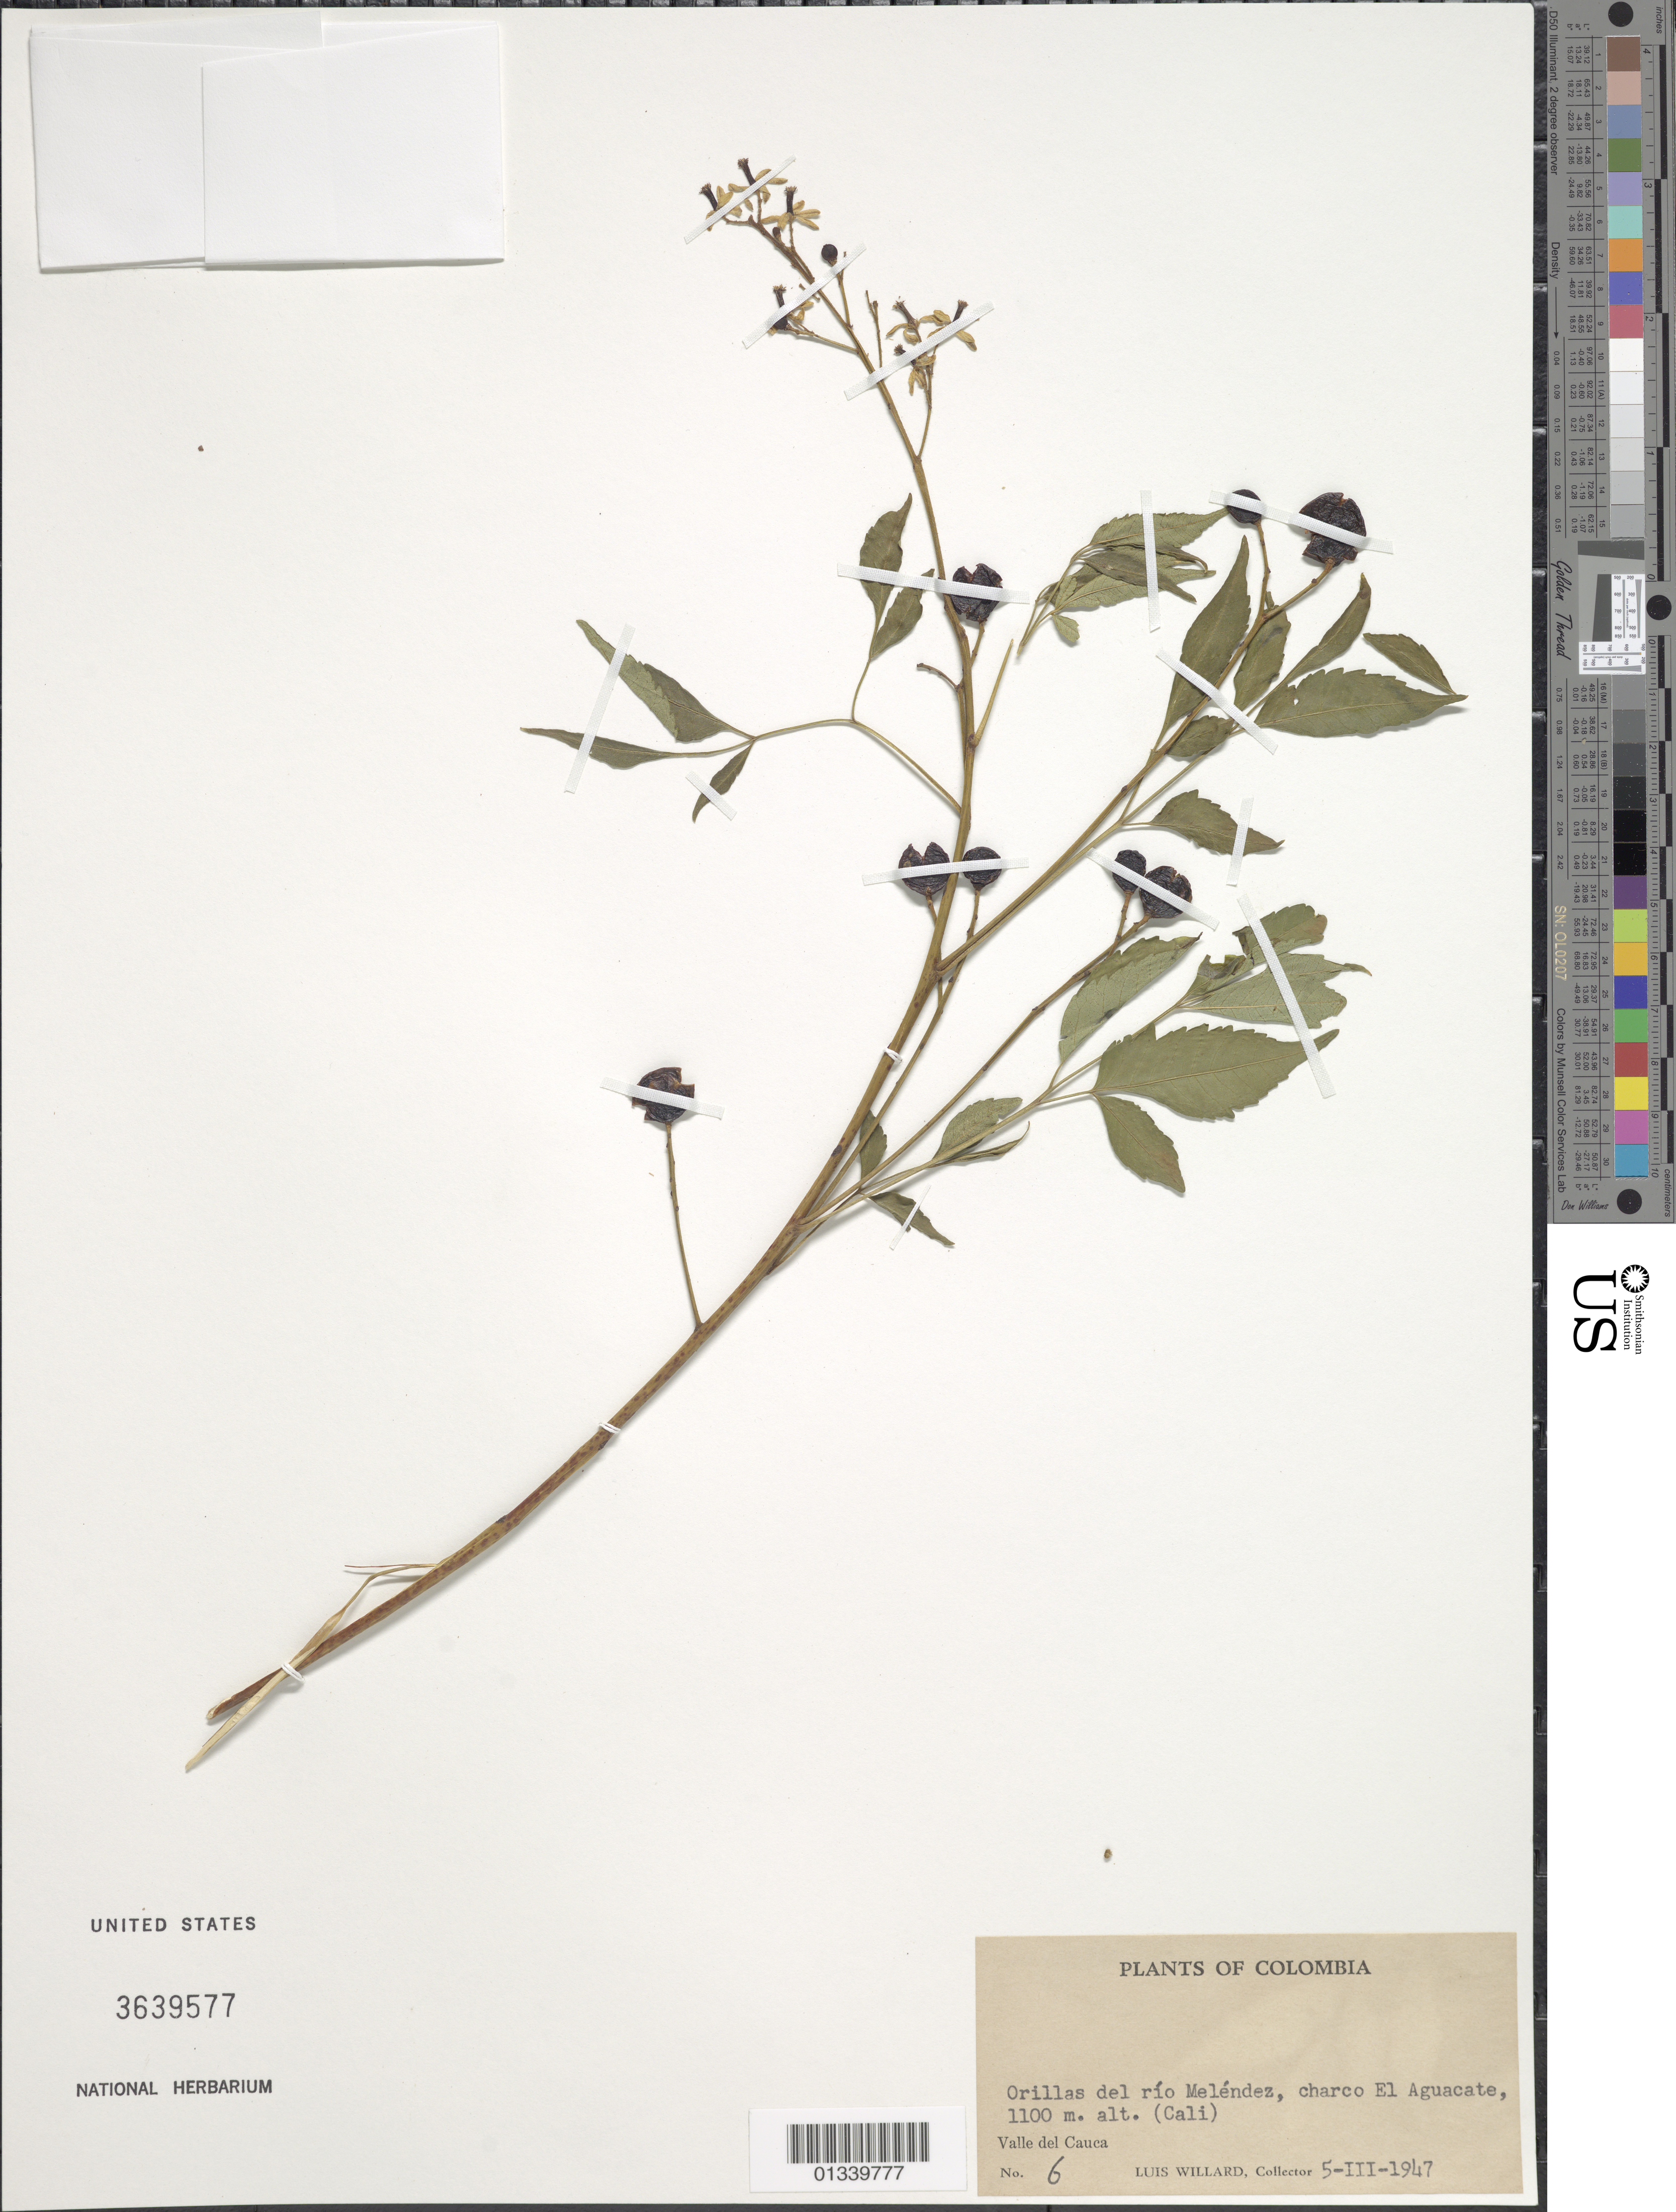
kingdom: Plantae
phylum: Tracheophyta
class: Magnoliopsida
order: Sapindales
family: Meliaceae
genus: Melia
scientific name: Melia azedarach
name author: L.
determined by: Strong, Mark T., (BOT), Smithsonian Institution - National Museum of Natural History (UNITED STATES)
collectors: L. Willard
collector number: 6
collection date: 1947-03-05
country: Colombia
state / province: Valle del Cauca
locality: Orillas del rio Melendez, charco El Aguacate.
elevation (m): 1100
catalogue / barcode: US 3639577